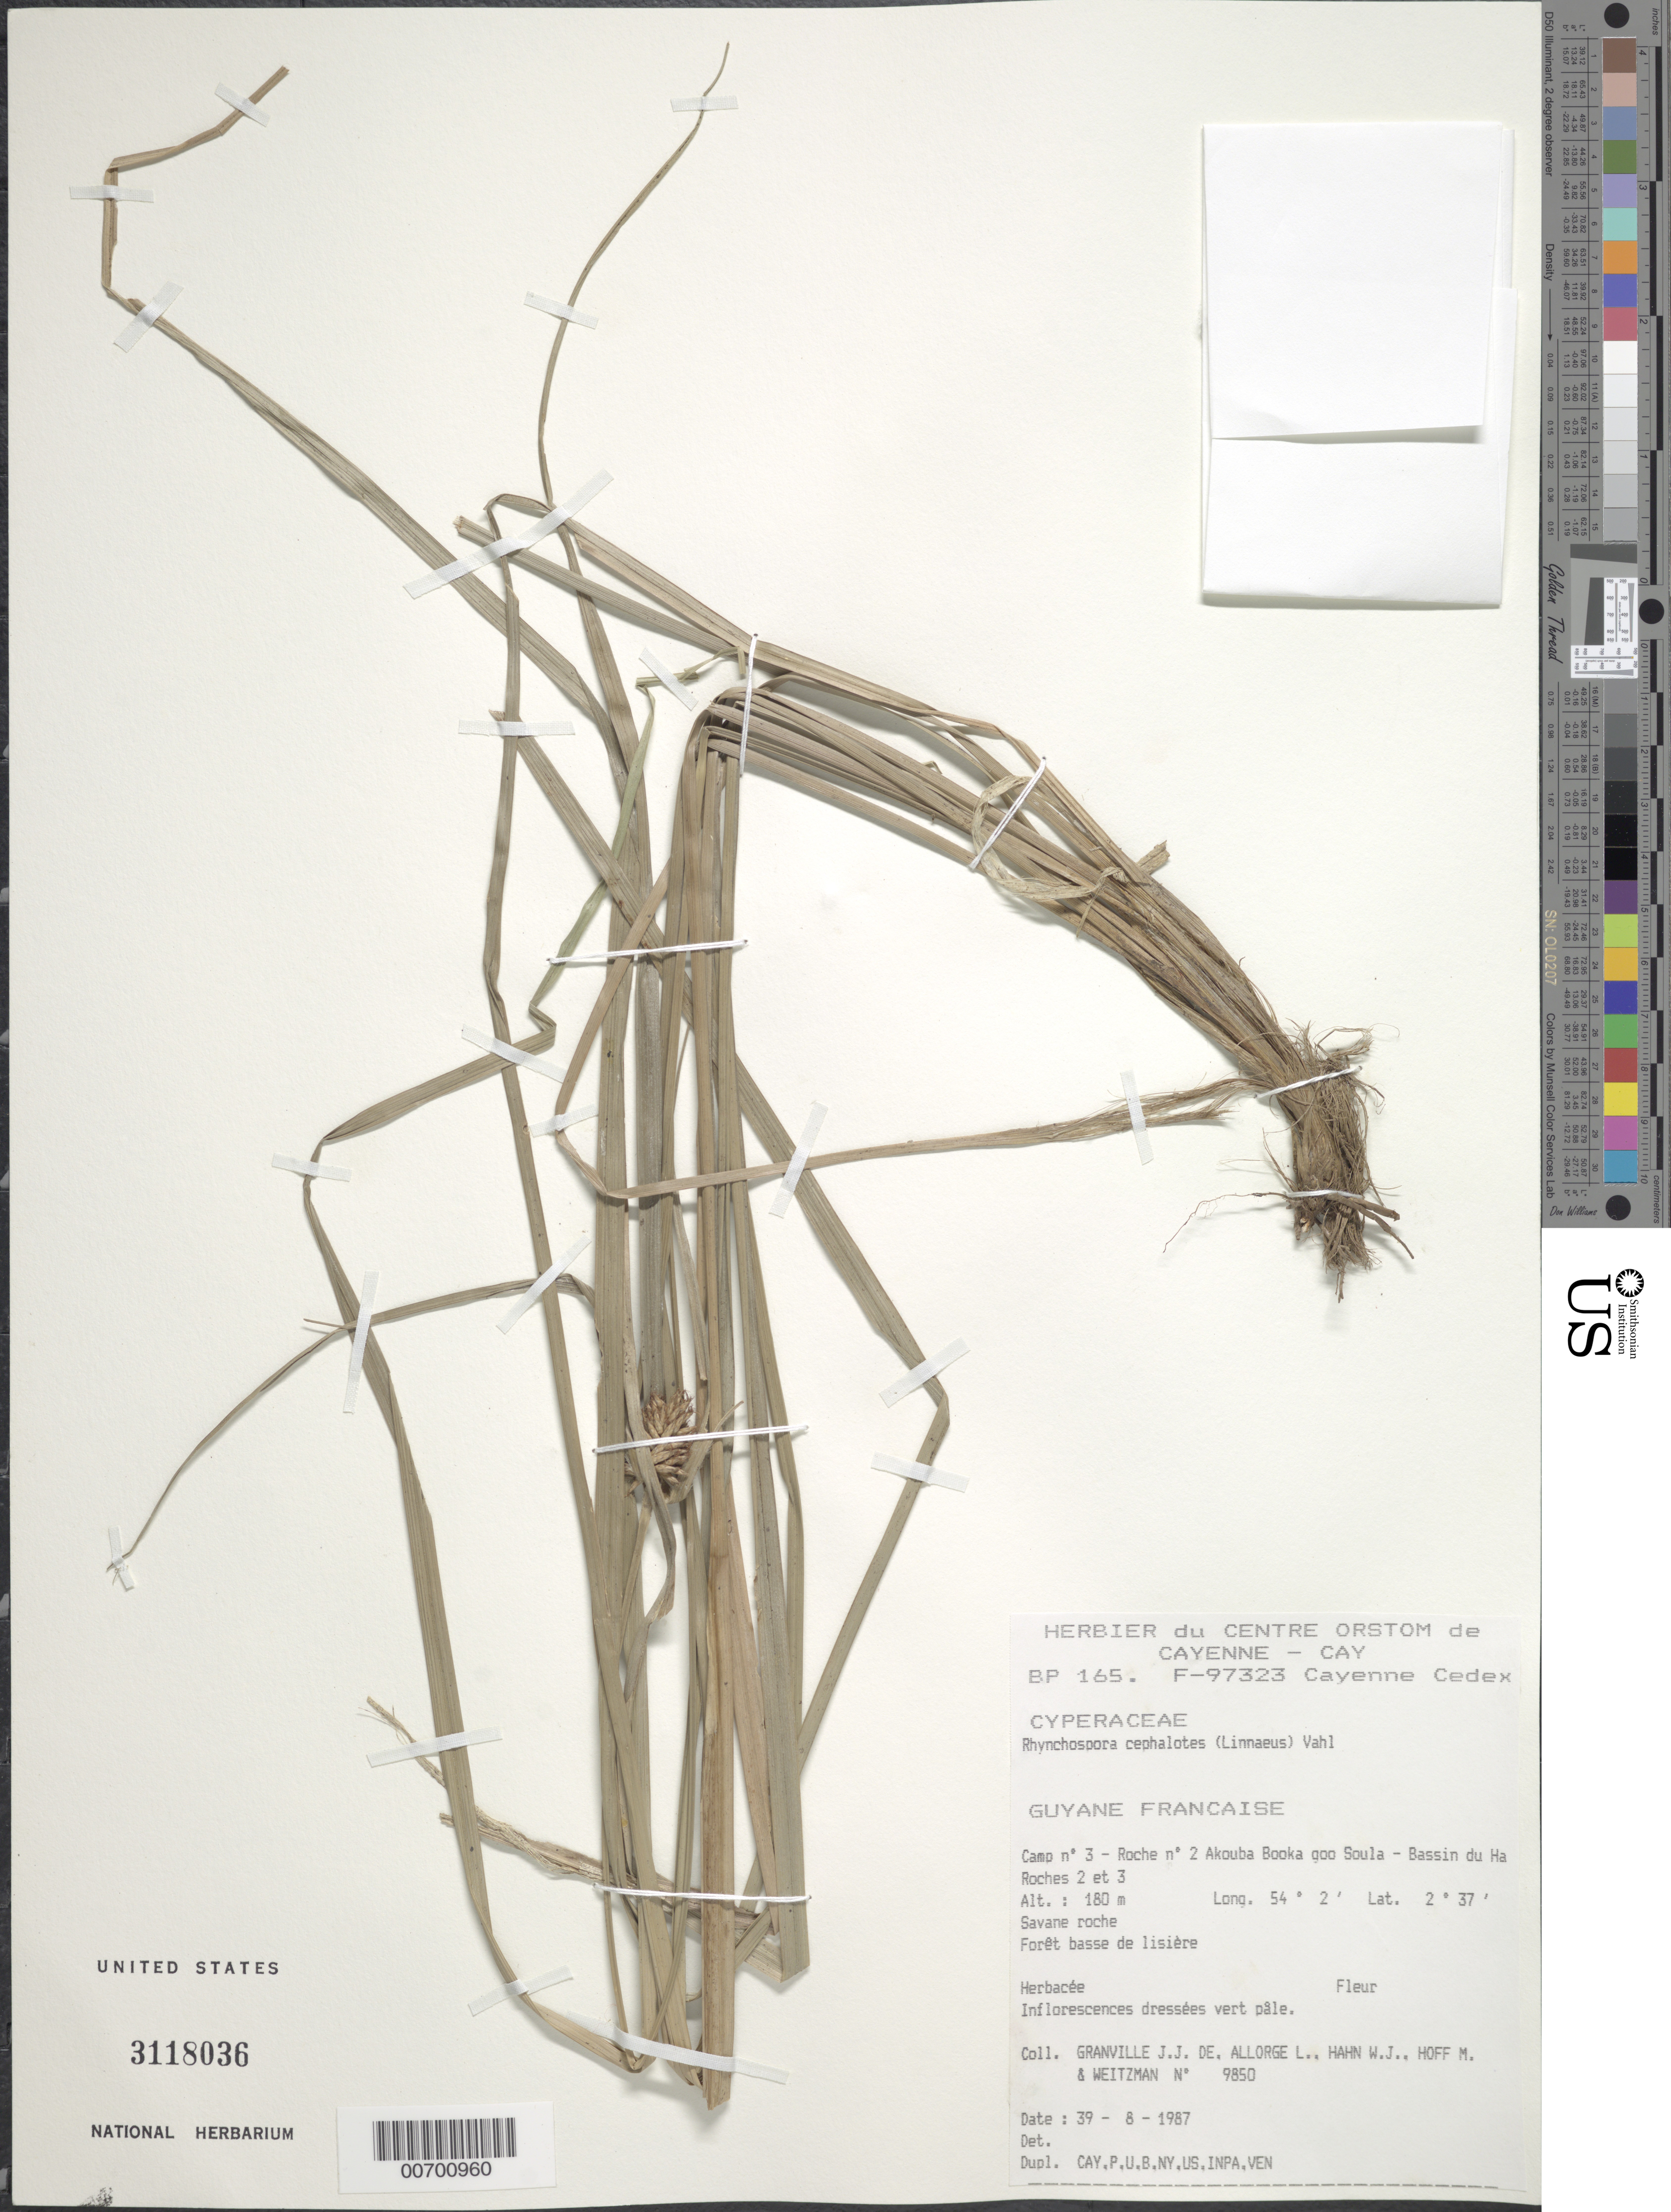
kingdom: Plantae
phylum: Tracheophyta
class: Liliopsida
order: Poales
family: Cyperaceae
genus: Rhynchospora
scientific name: Rhynchospora cephalotes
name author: (L.) Vahl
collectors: J.-J. de Granville, L. Allorge, W. J. Hahn, M. Hoff & Weitzman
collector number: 9850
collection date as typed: Transcribed d/m/y: 39/8/1987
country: French Guiana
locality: Camp no 3 - Roche no 2 Akouba Booka goo Soula - Bassin du Ha Roches 2 et 3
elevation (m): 180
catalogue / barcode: US 3118036